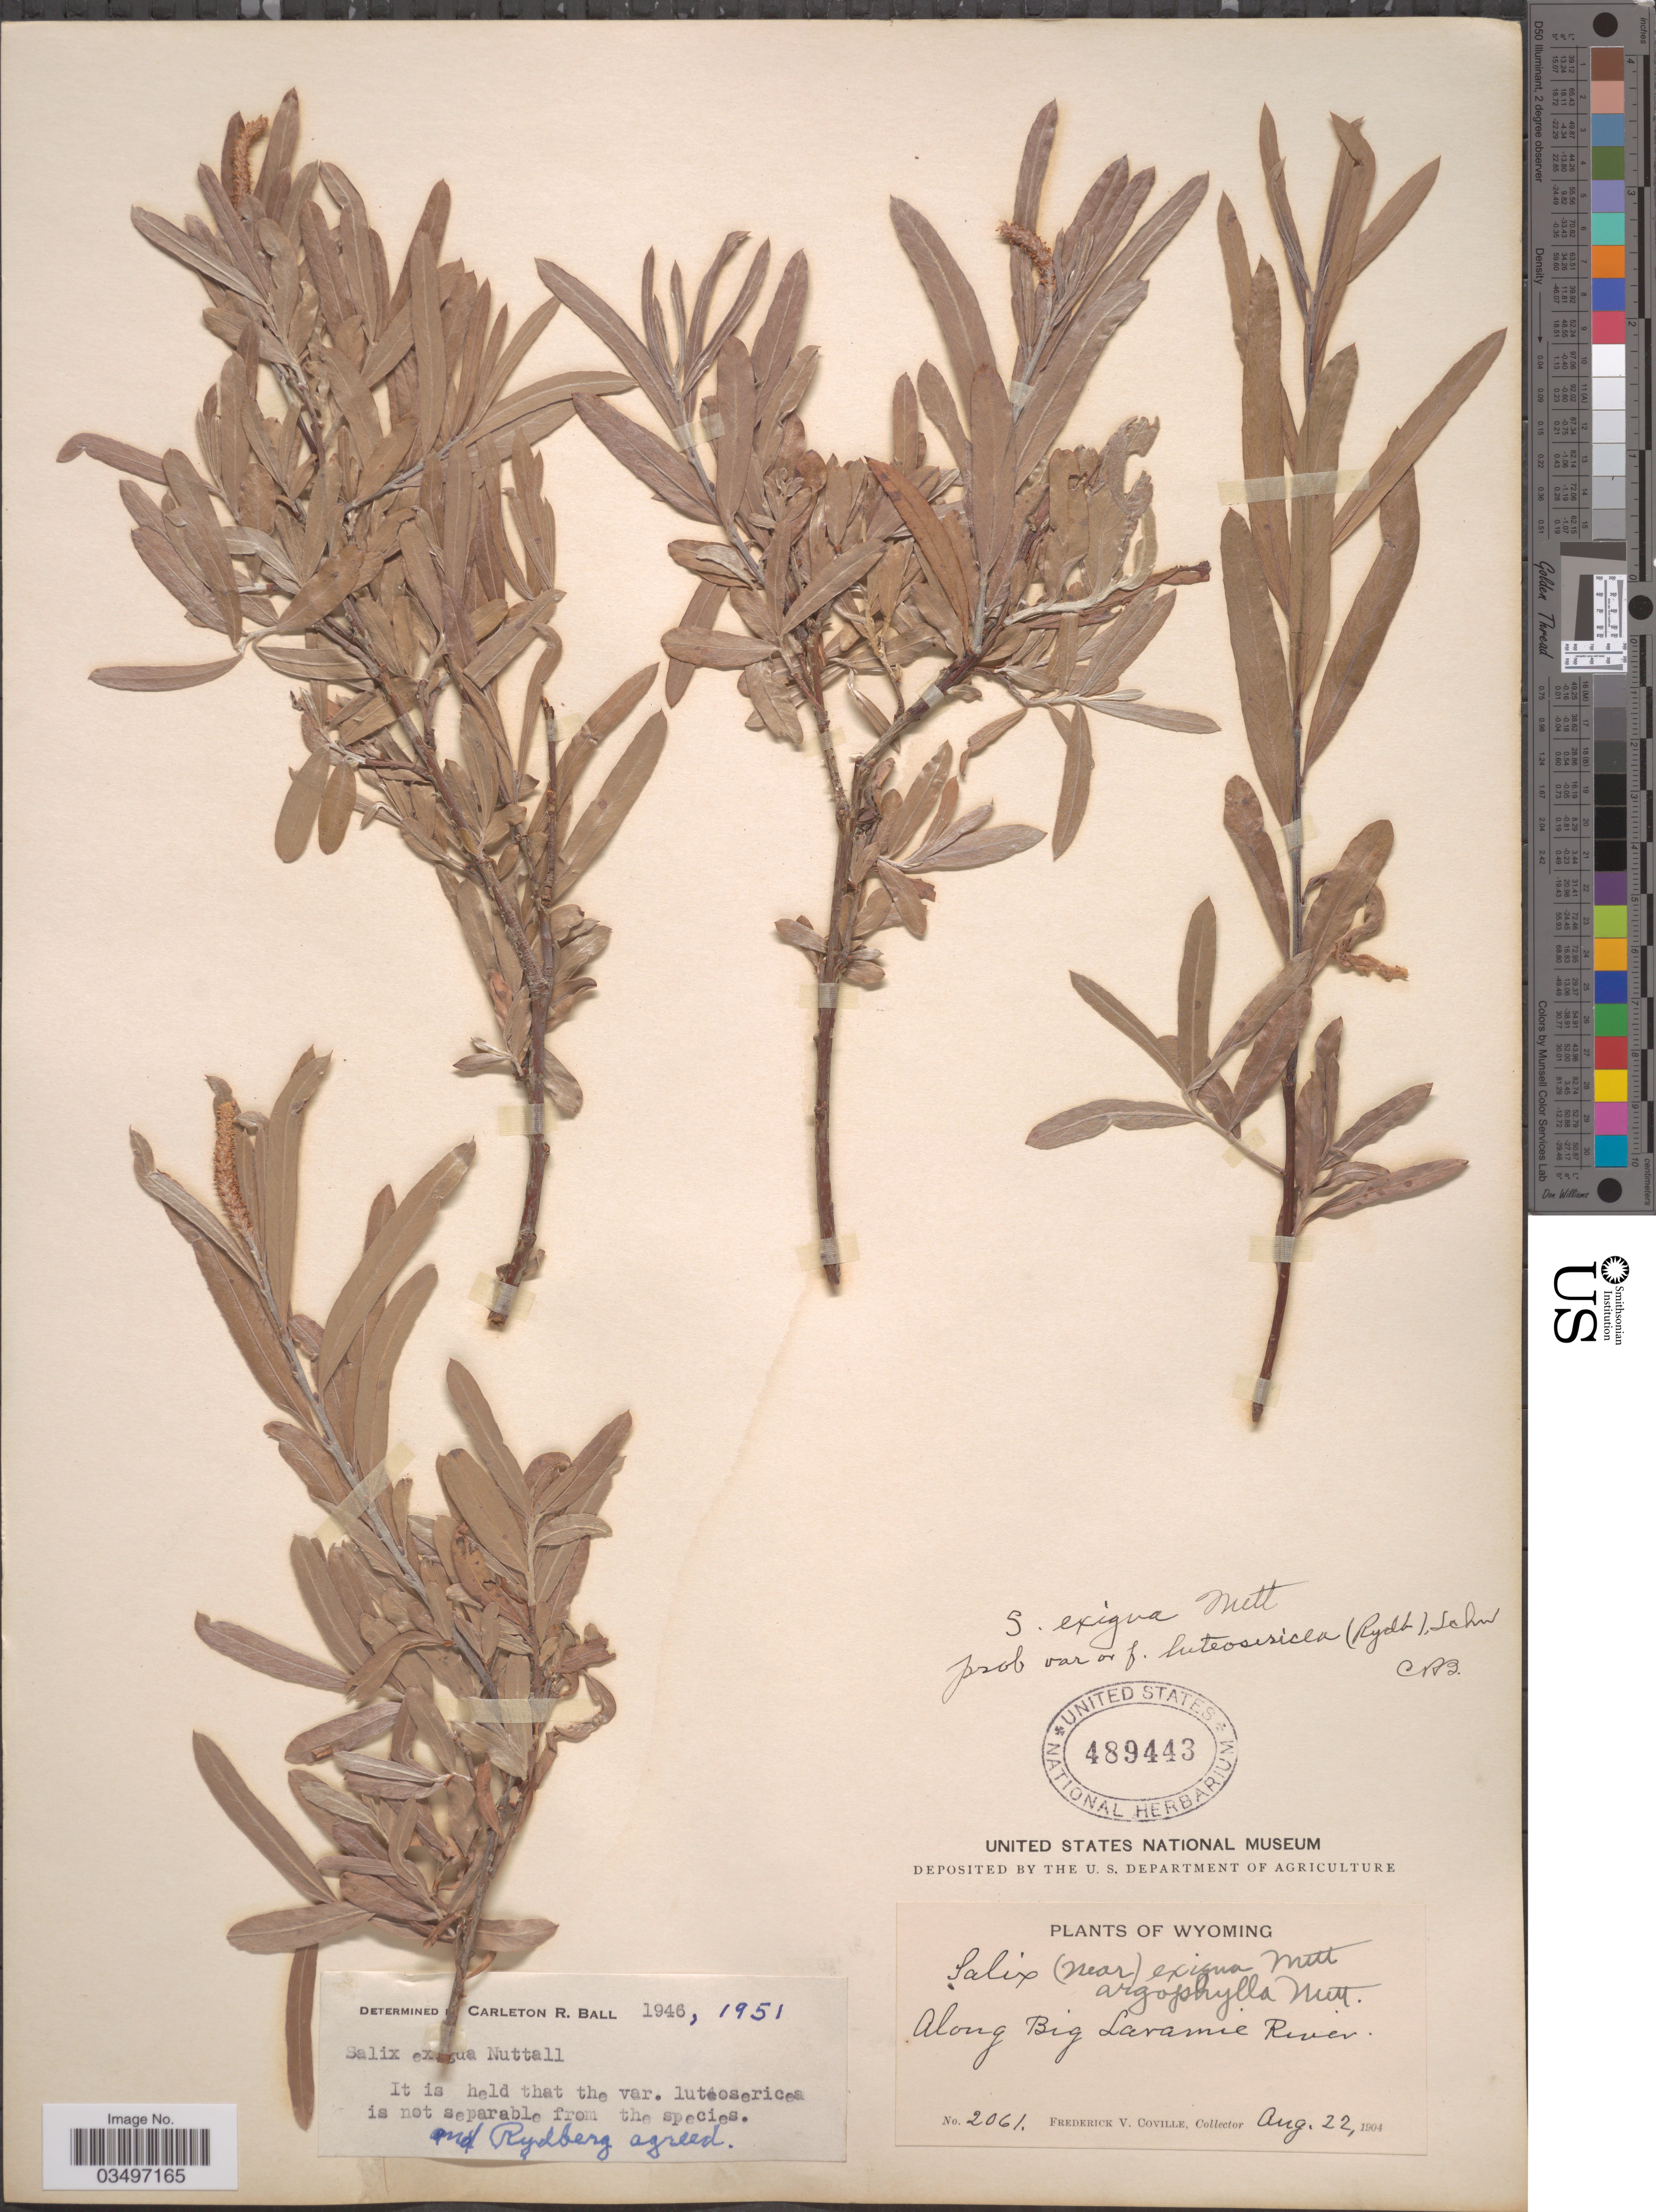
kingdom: Plantae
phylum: Tracheophyta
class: Magnoliopsida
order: Malpighiales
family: Salicaceae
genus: Salix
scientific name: Salix exigua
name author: Nutt.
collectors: F. V. Coville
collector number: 2061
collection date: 1904-08-22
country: United States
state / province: Wyoming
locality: Along Big Laramie River.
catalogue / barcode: US 489443